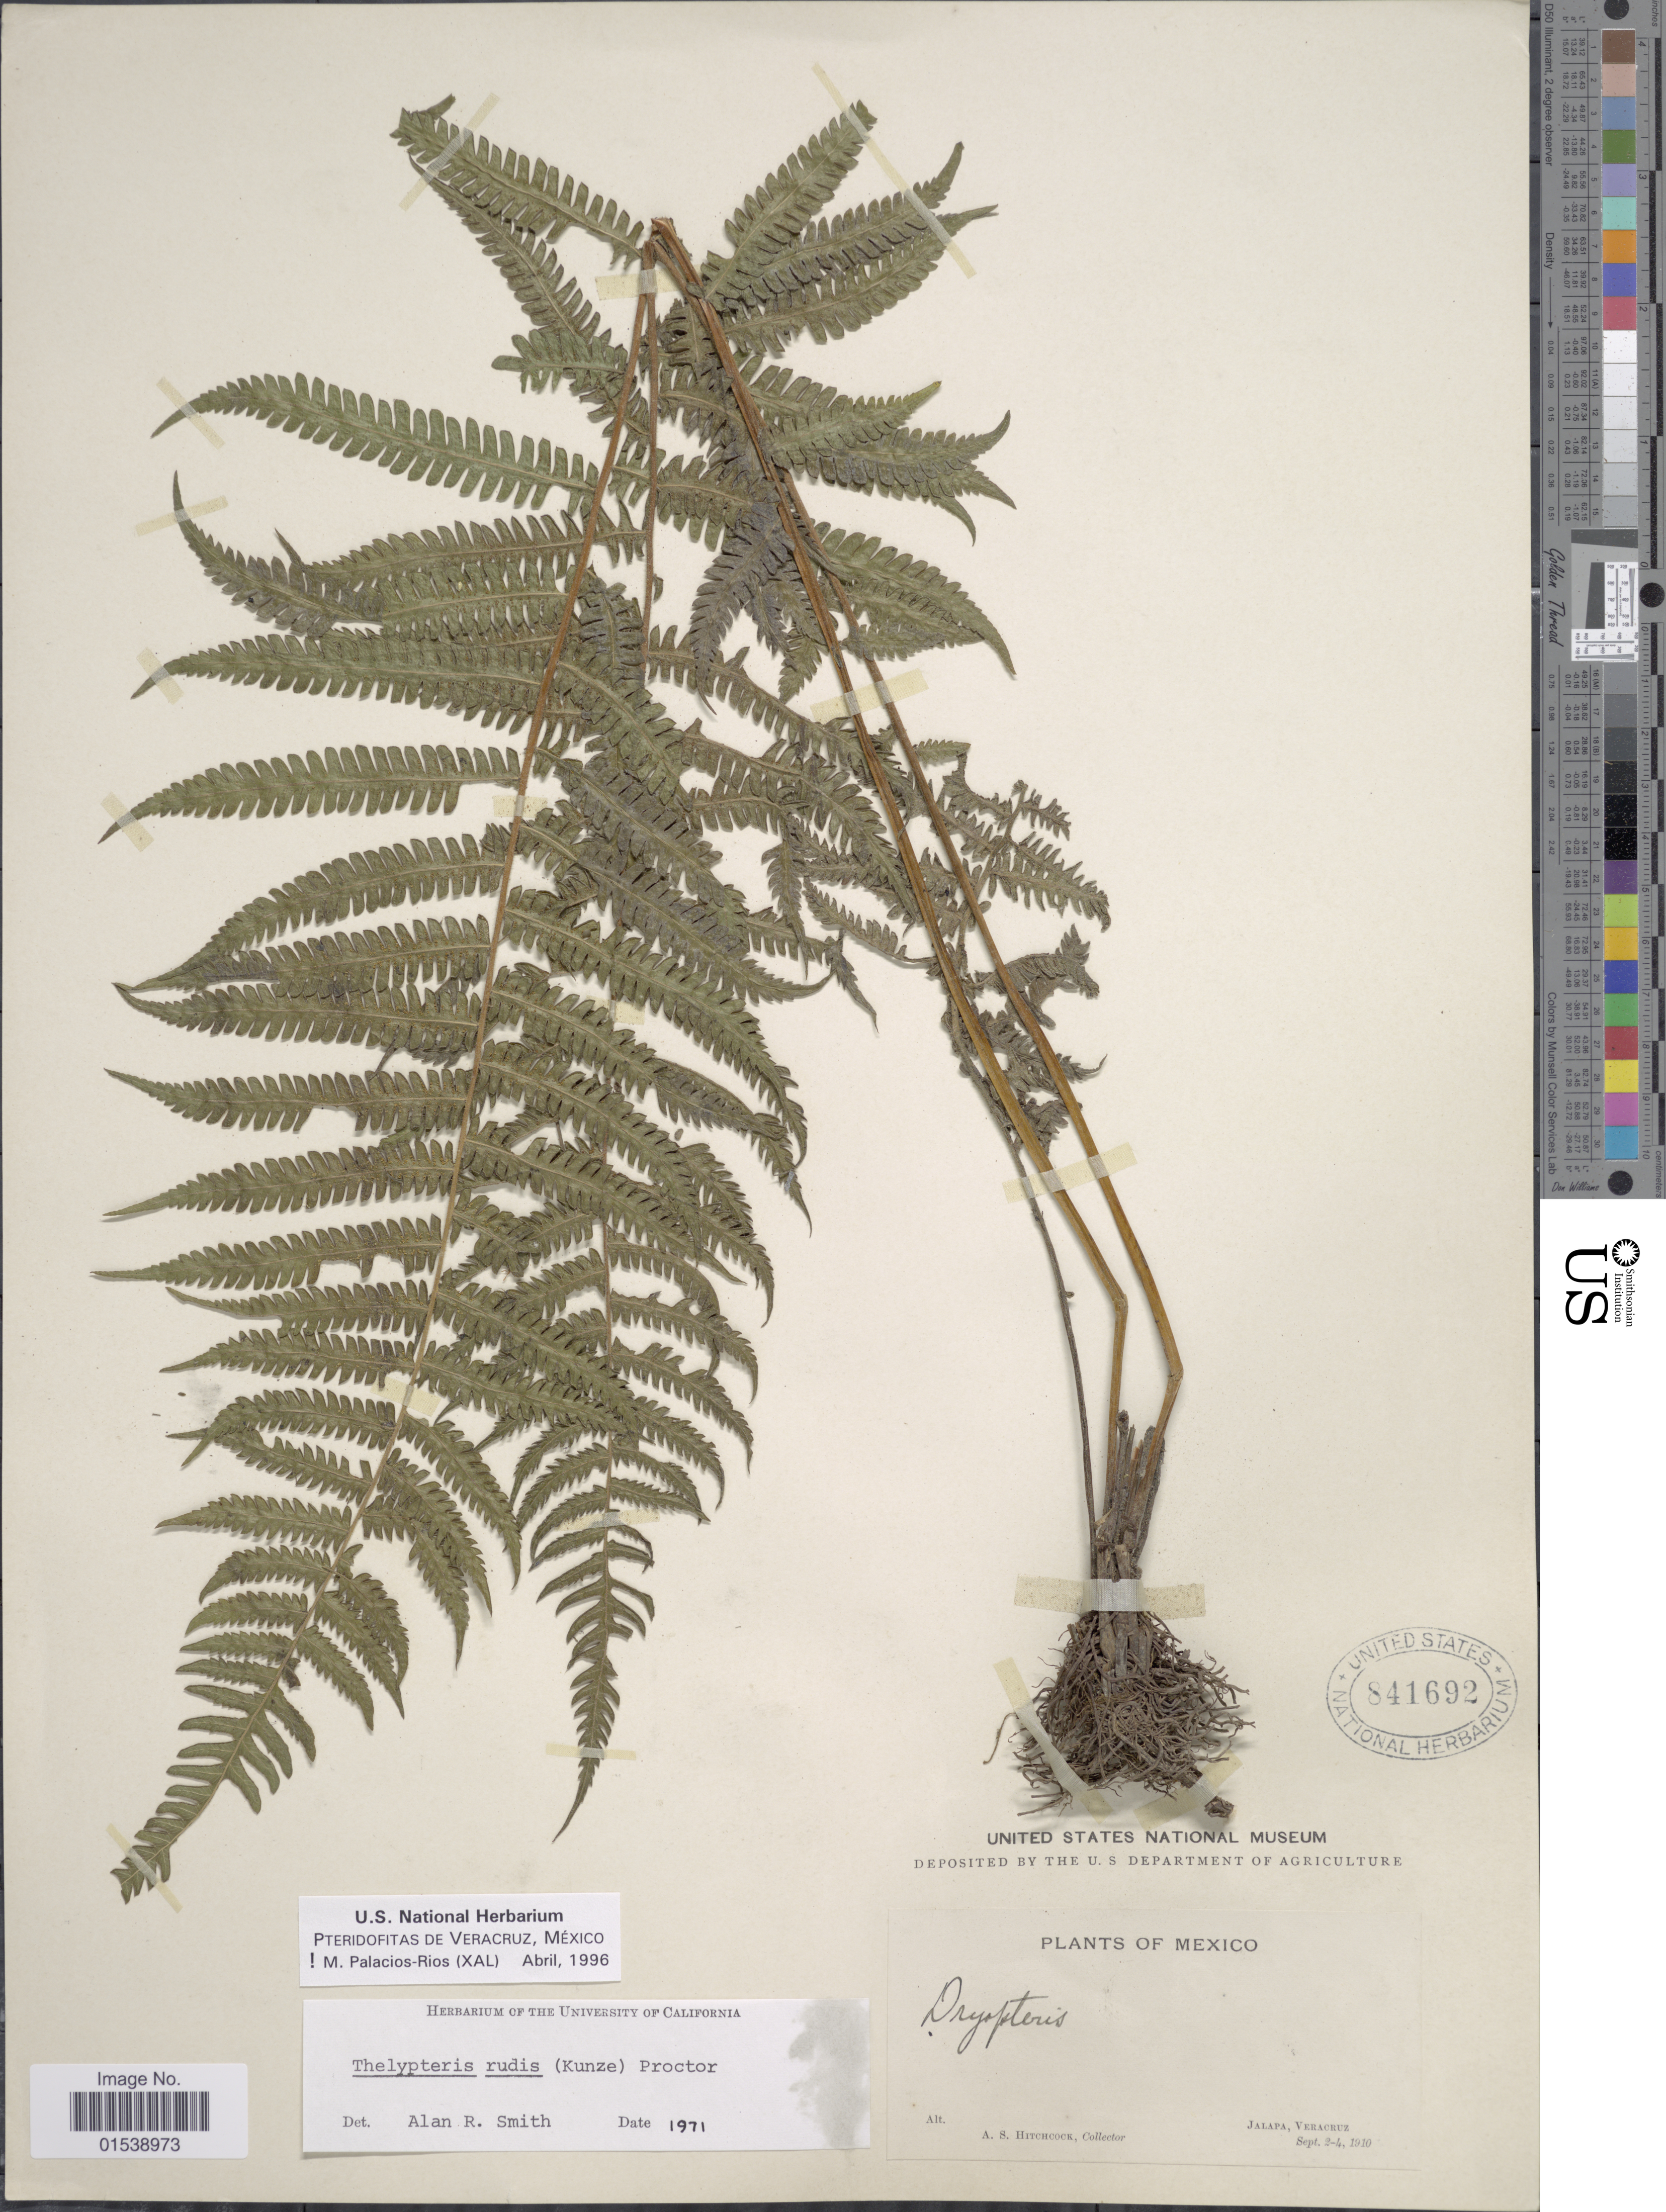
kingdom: Plantae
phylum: Tracheophyta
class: Polypodiopsida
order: Polypodiales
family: Thelypteridaceae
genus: Amauropelta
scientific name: Amauropelta rudis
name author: (Kunze) Pic. Serm.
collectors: A. S. Hitchcock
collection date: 1910-09-02/1910-09-04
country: Mexico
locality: Jalapa, Veracruz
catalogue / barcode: US 841692